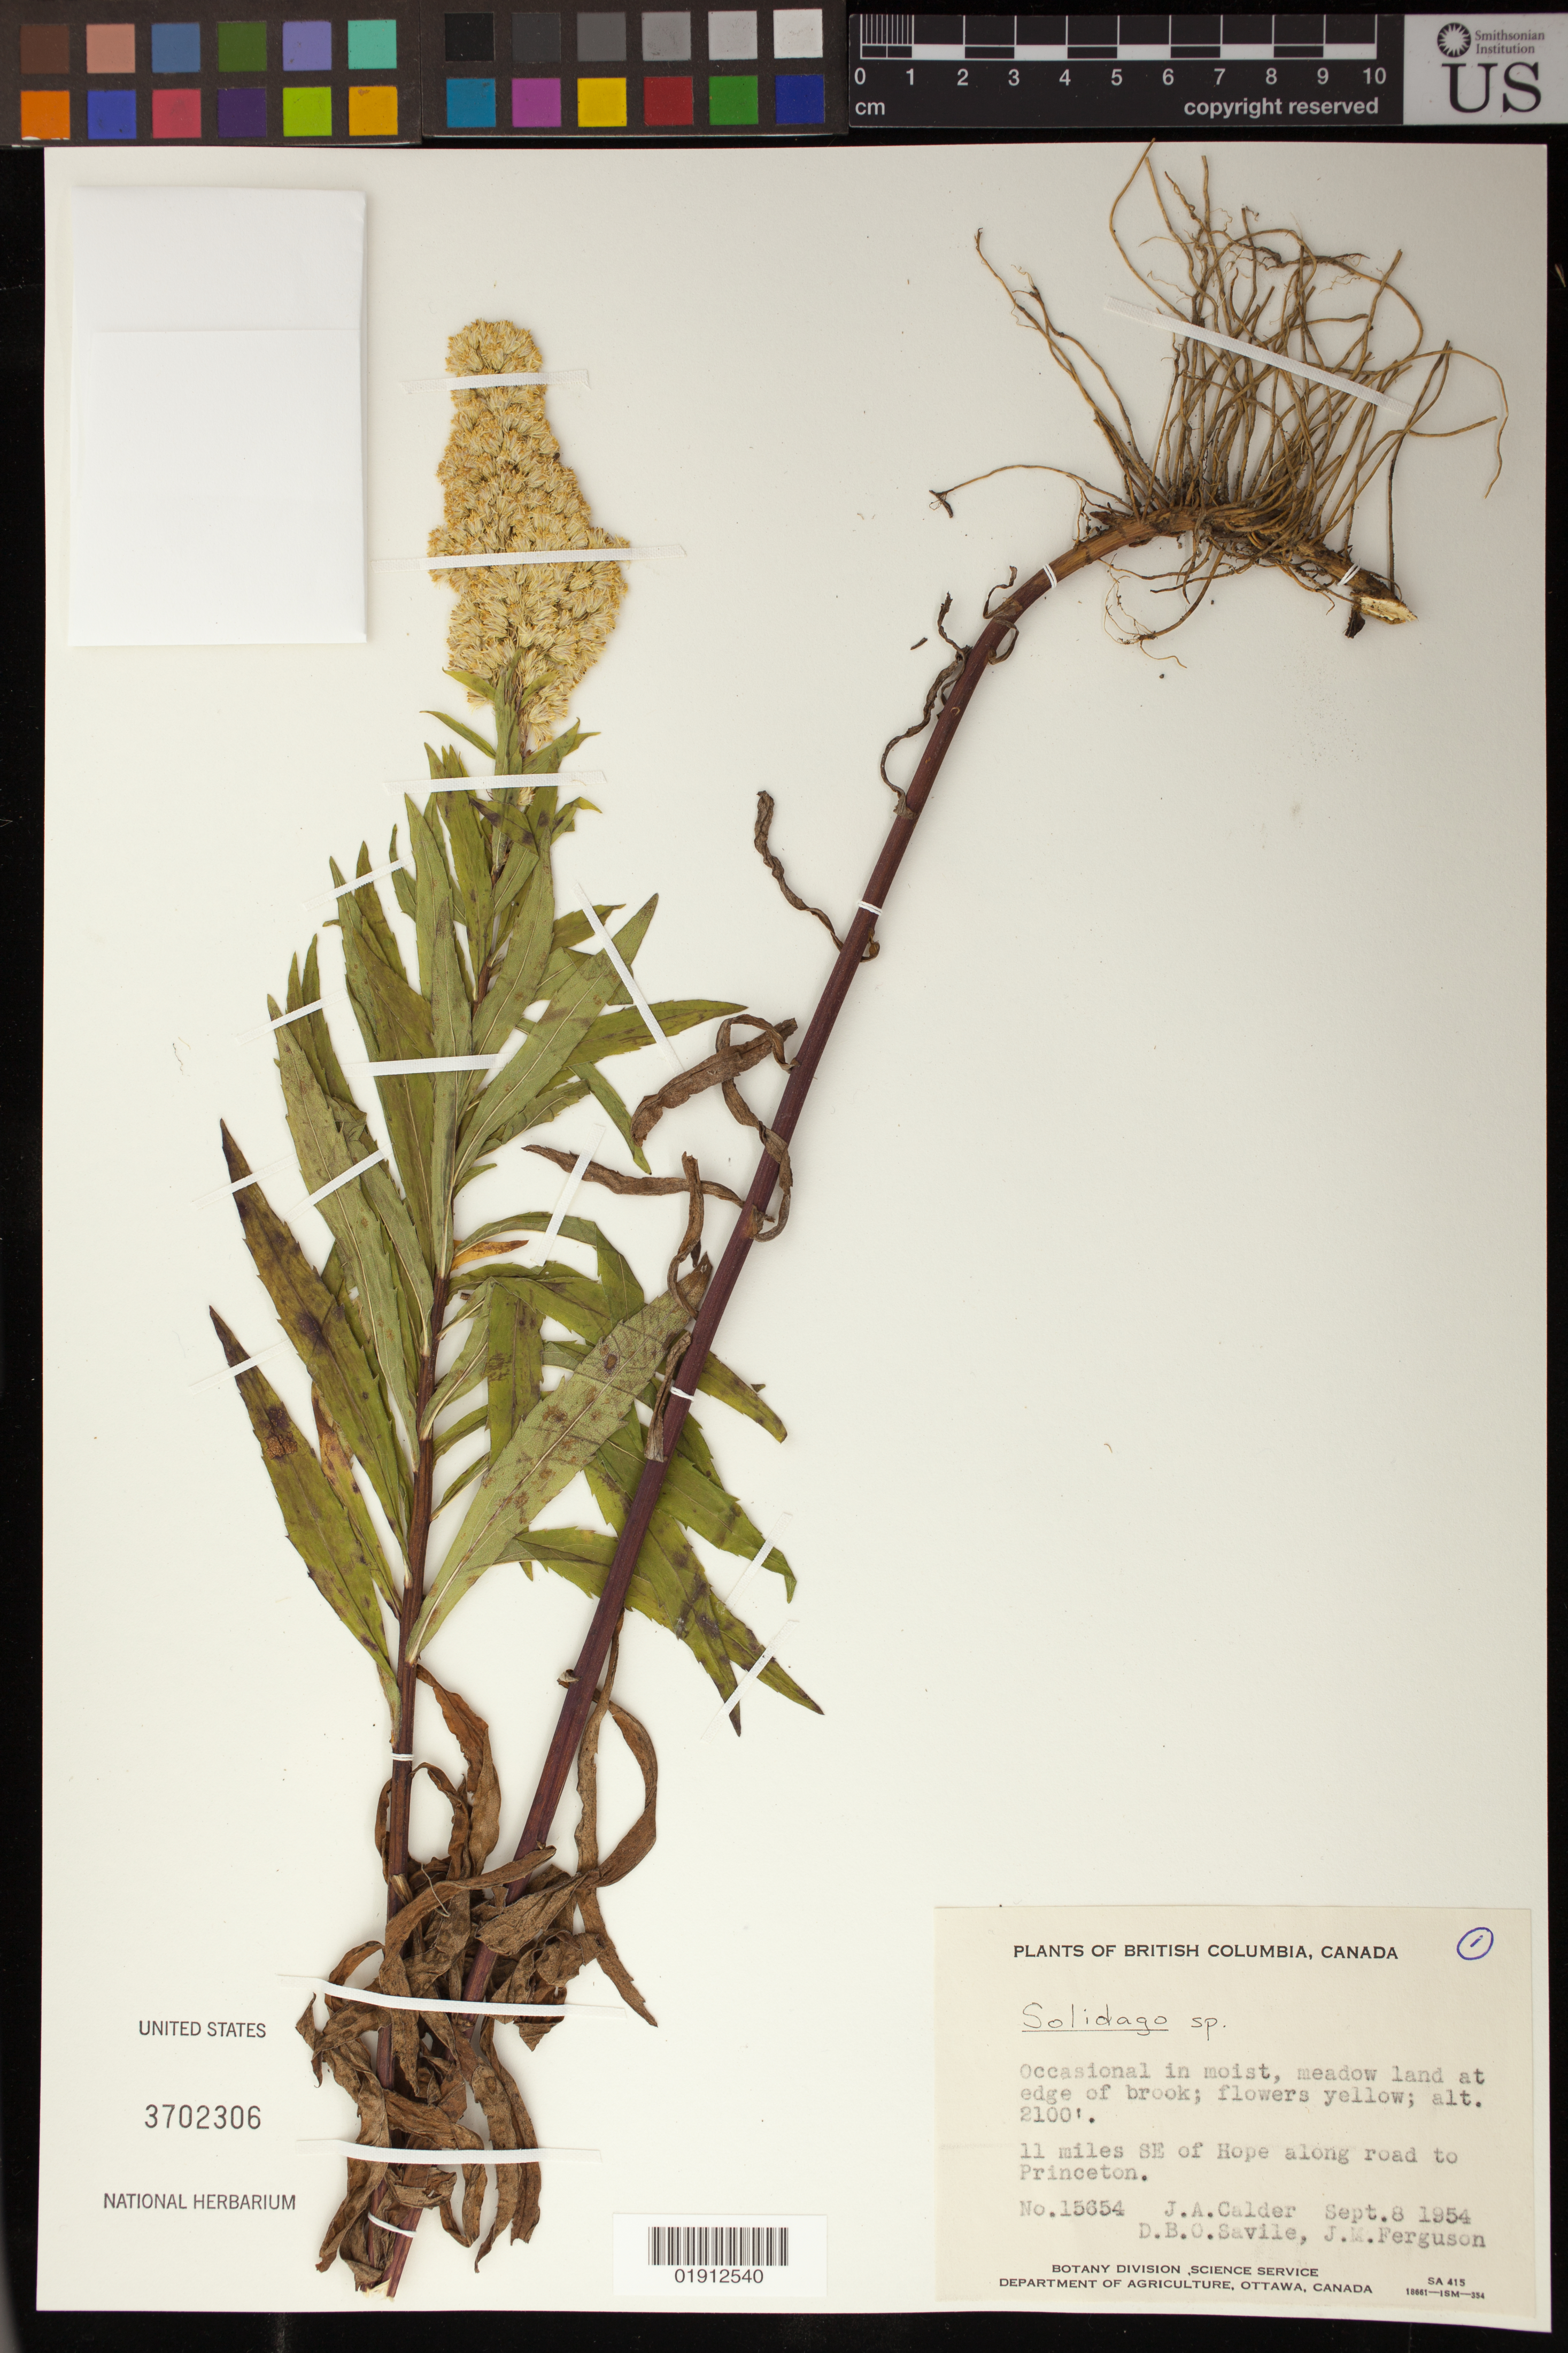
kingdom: Plantae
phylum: Tracheophyta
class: Magnoliopsida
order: Asterales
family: Asteraceae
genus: Solidago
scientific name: Solidago sp.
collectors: J. A. Calder, D. Savile & J. M. Ferguson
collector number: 15654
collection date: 1954-09-08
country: Canada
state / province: British Columbia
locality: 11 mile by road SE of Hope along road to Princeton.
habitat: Meadow land at edge of brook.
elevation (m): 640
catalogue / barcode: US 3702306